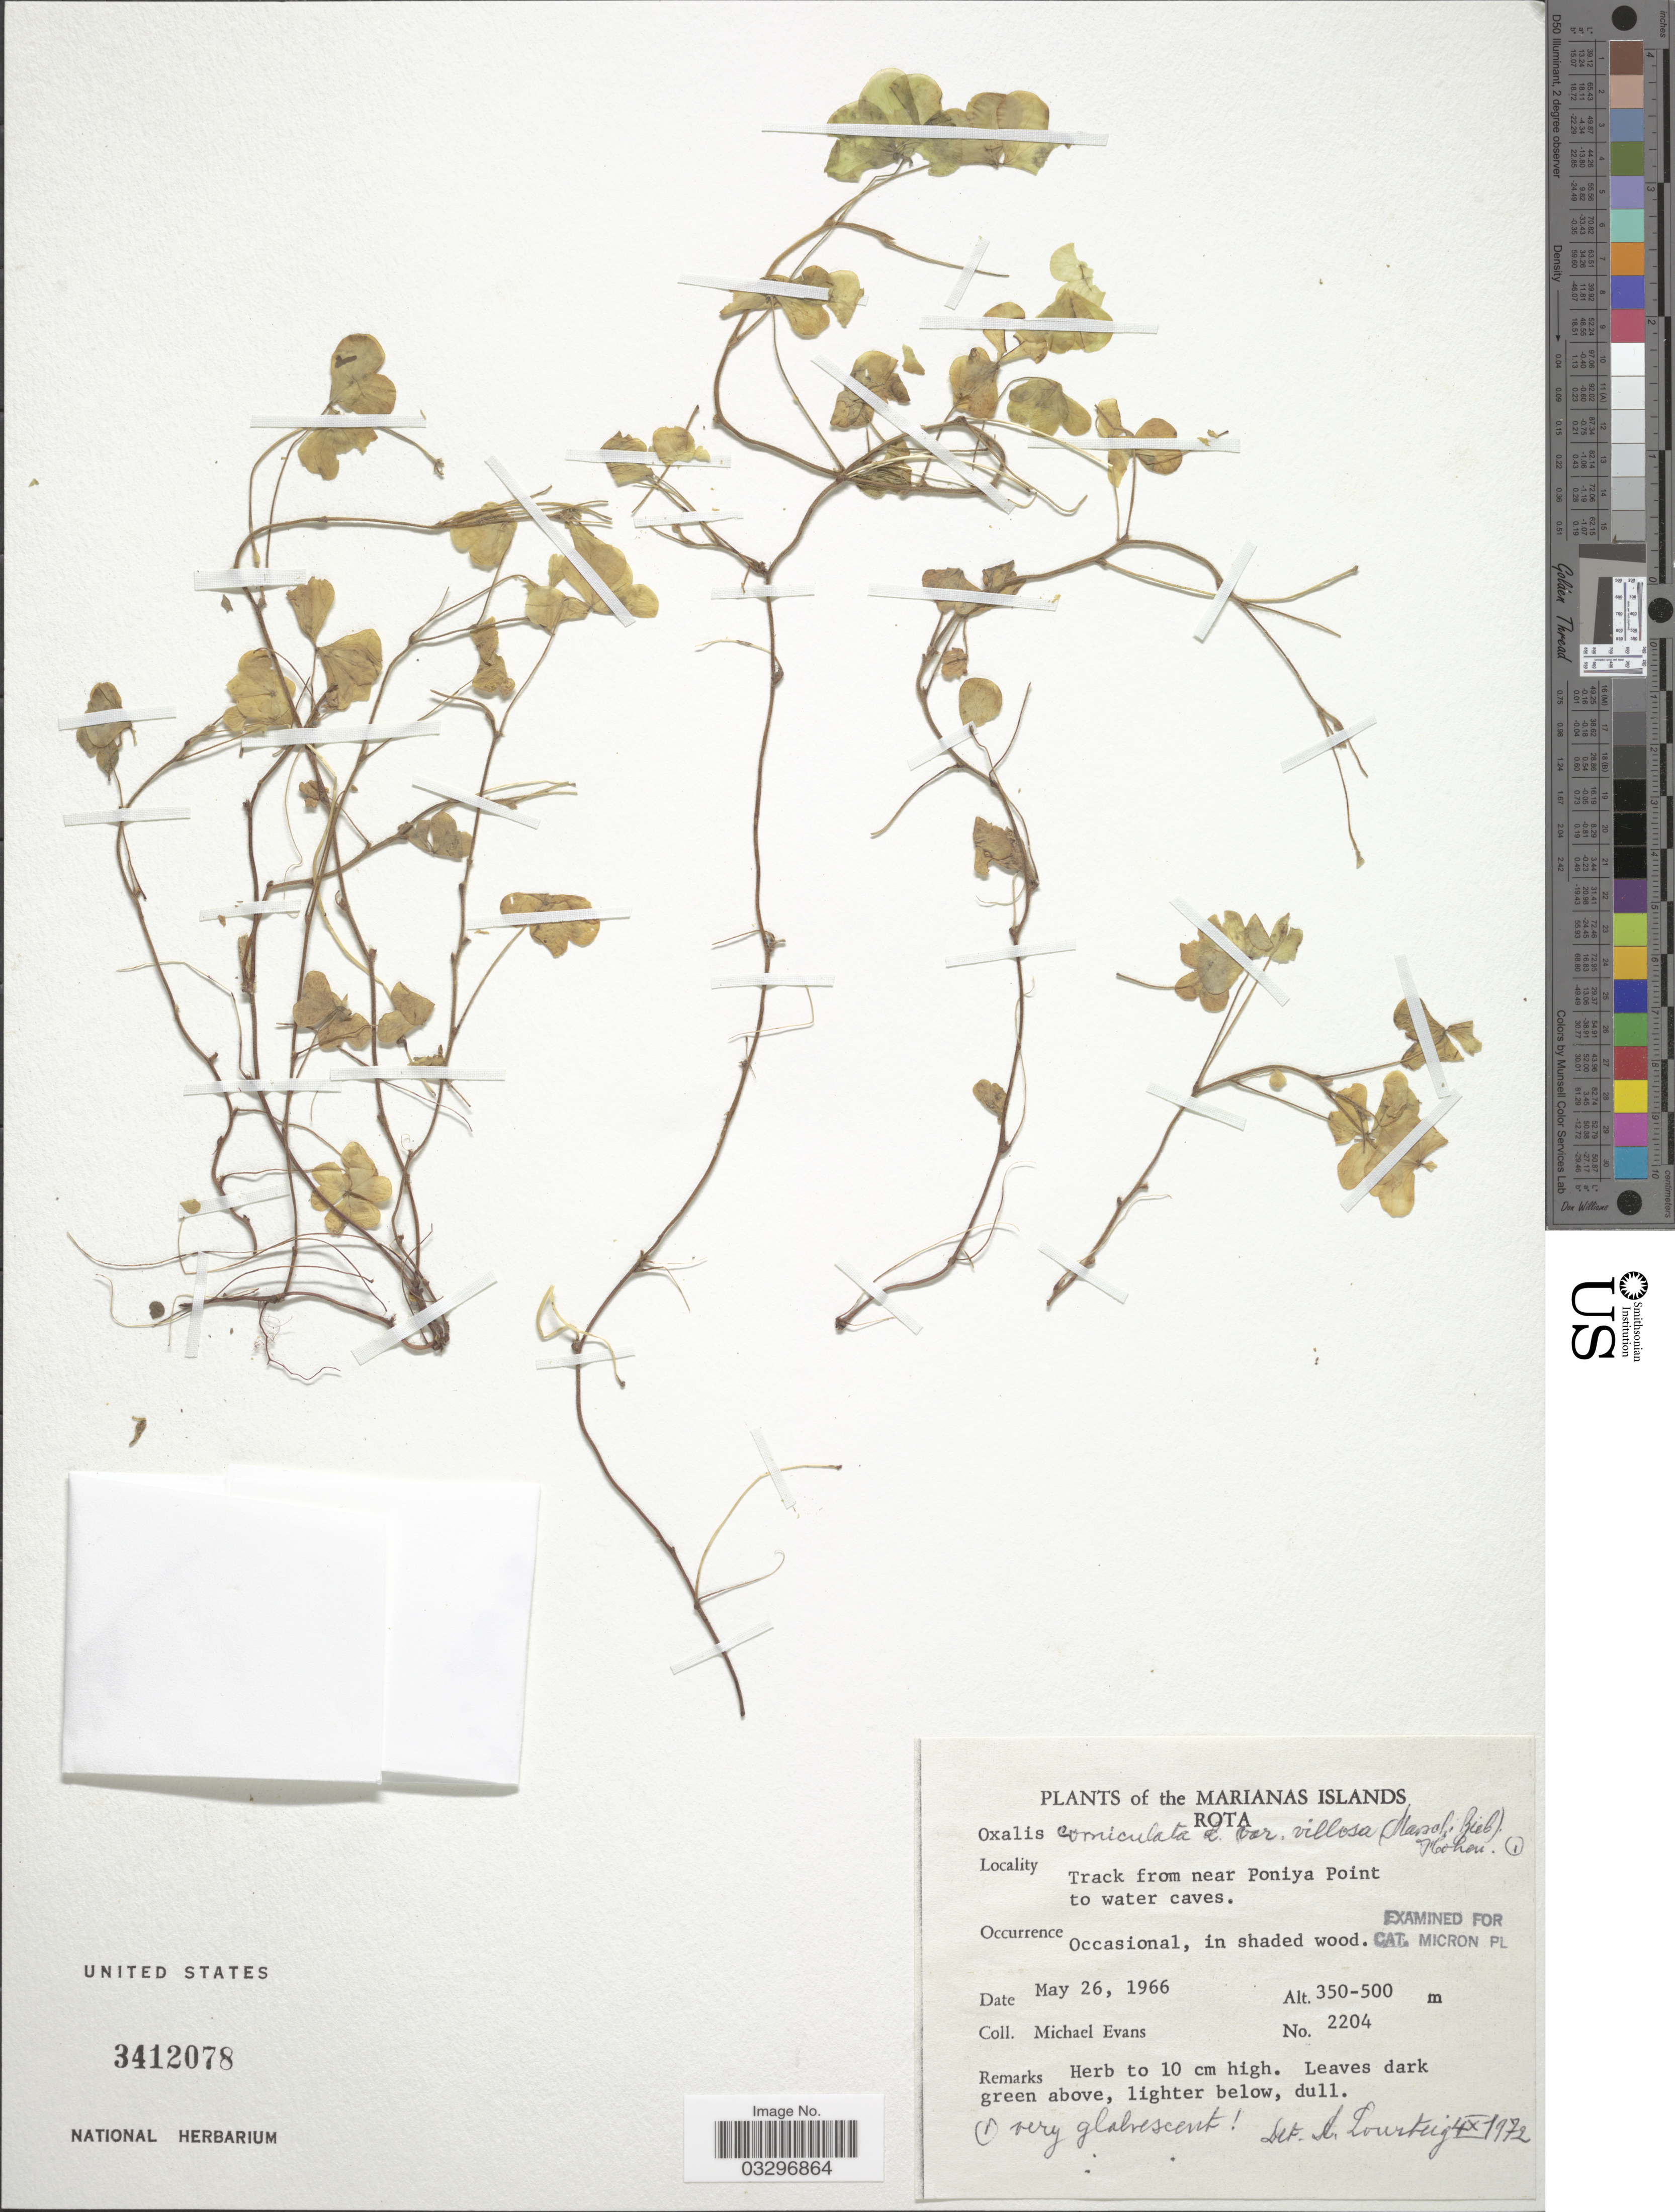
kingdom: Plantae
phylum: Tracheophyta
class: Magnoliopsida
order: Oxalidales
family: Oxalidaceae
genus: Oxalis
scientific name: Oxalis corniculata var. villosa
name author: (M. Bieb.) Hohen.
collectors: M. Evans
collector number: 2204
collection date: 1966-05-26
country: Northern Mariana Islands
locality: Marianas Islands. Track from near Poniya Point to water caves.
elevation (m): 350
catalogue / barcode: US 3412078